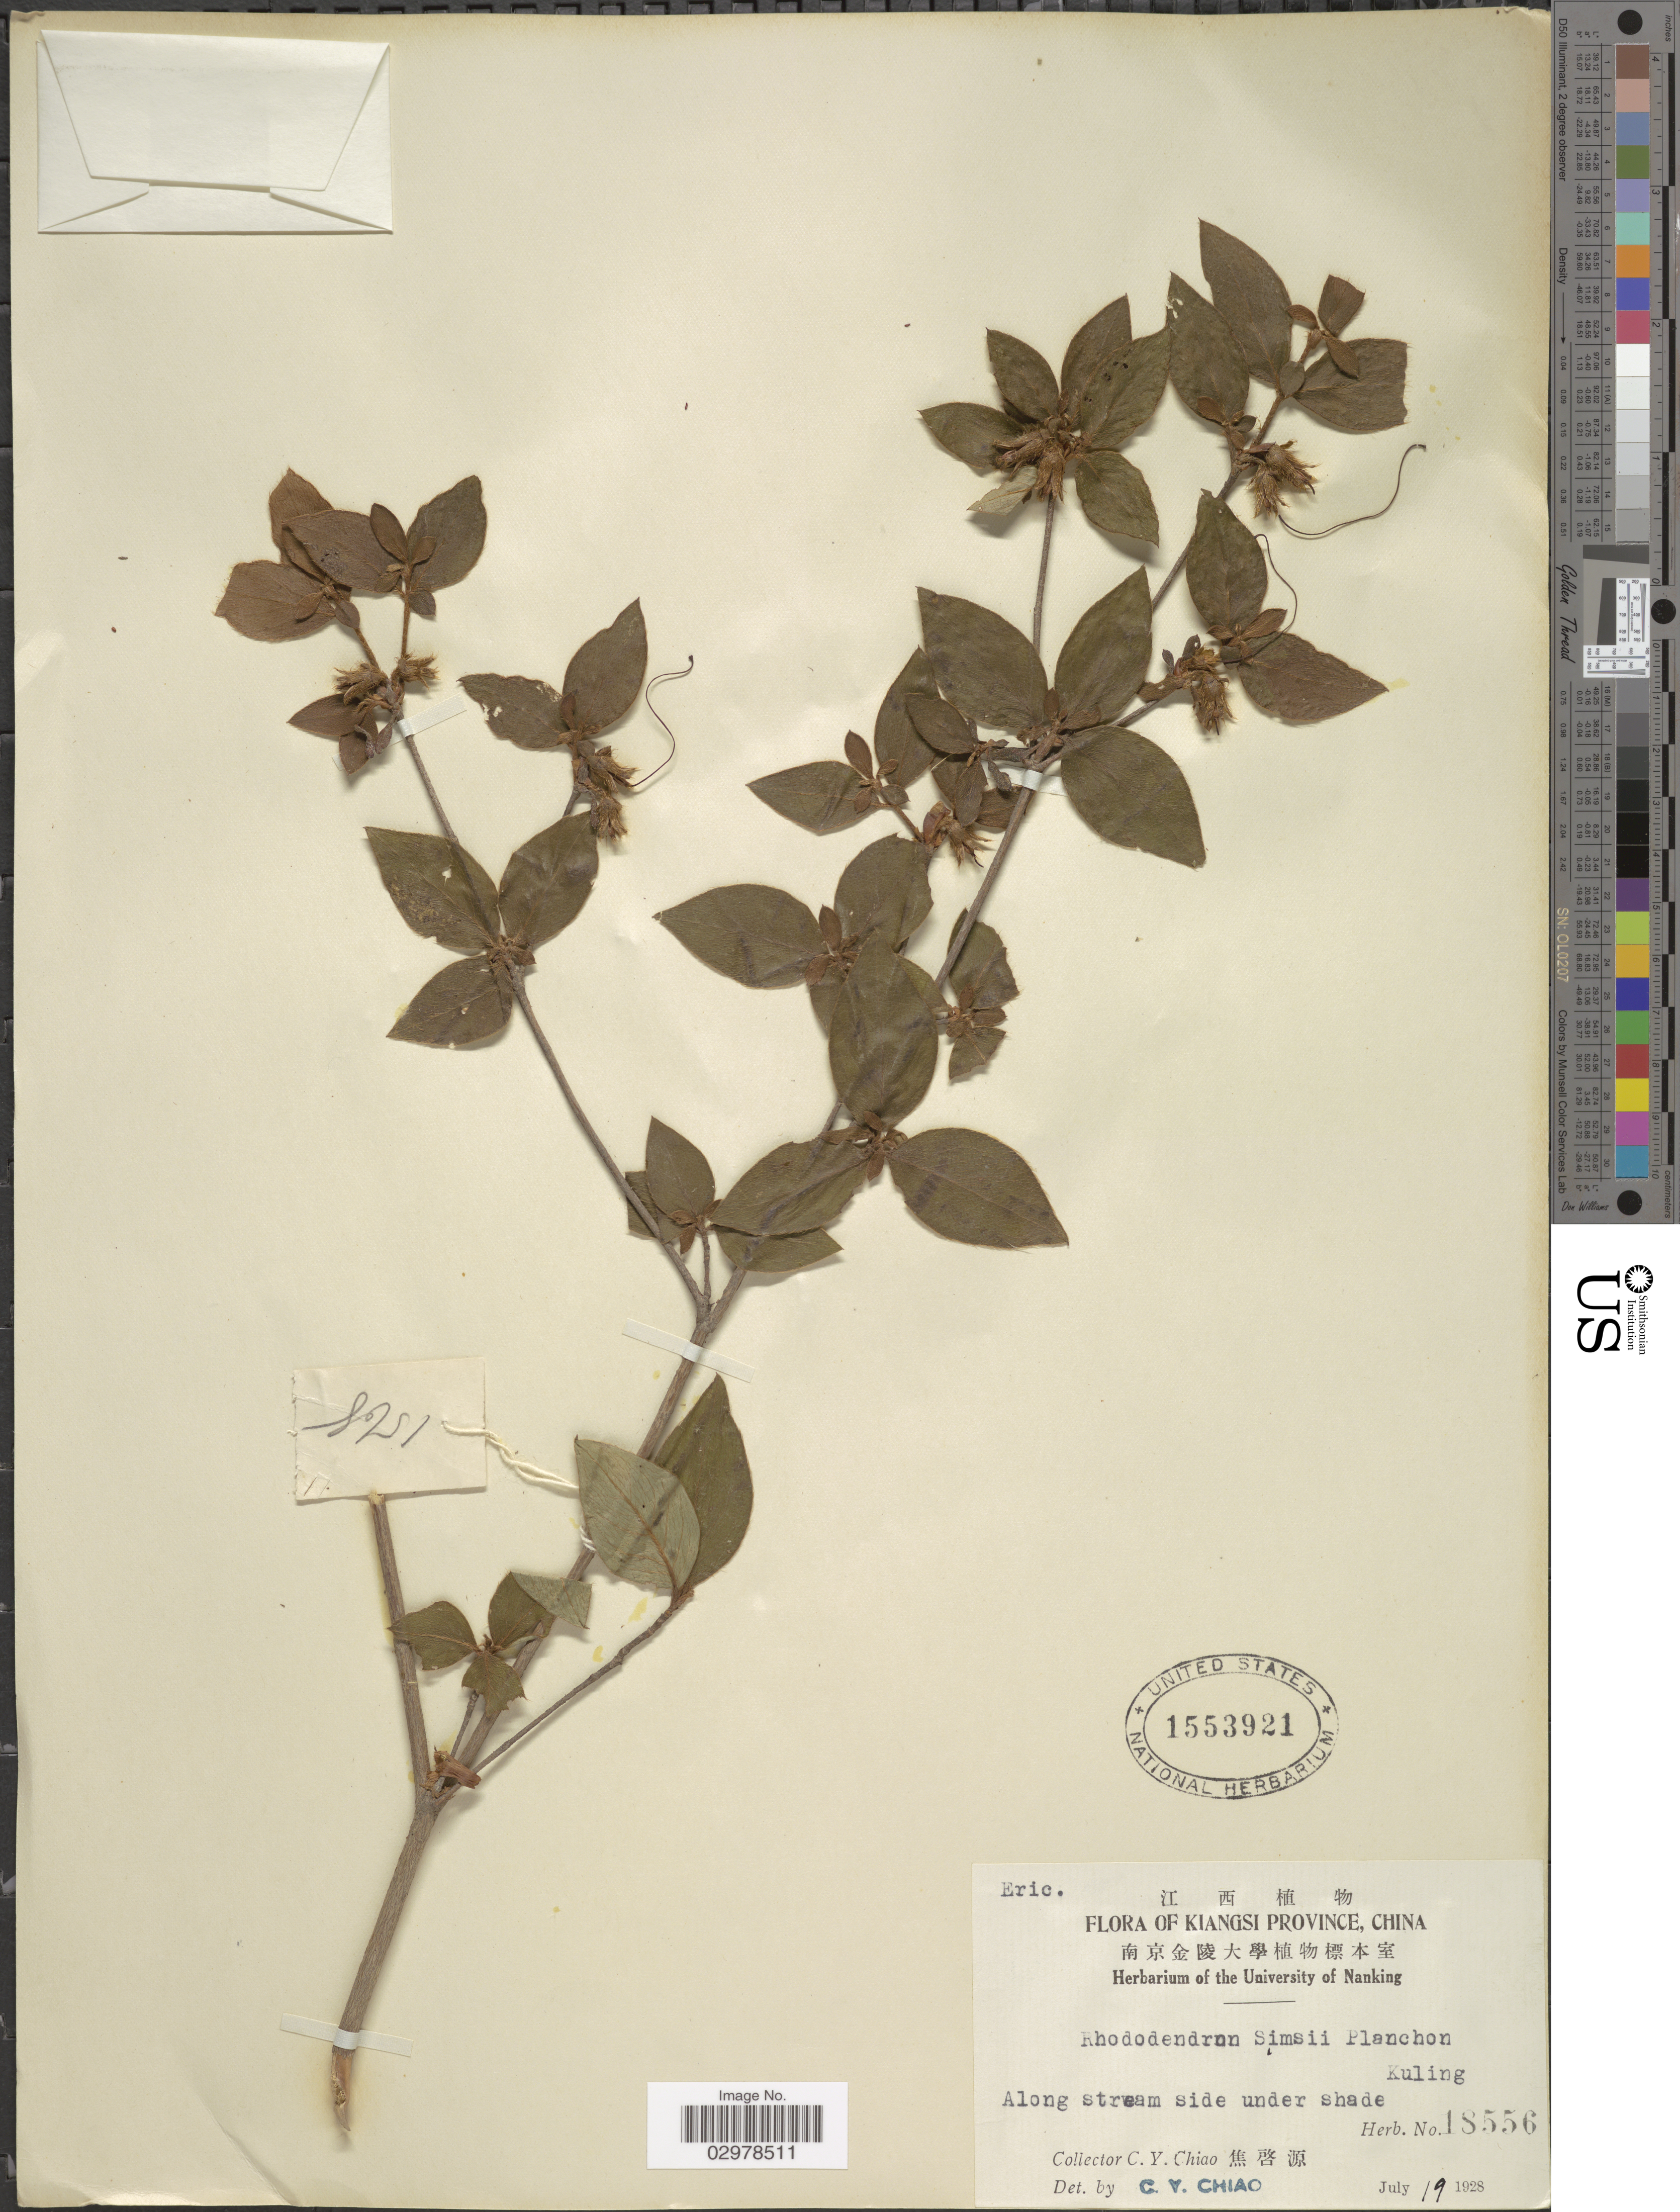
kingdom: Plantae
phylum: Tracheophyta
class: Magnoliopsida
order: Ericales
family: Ericaceae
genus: Rhododendron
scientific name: Rhododendron simsii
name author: Planch.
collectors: C. Y. Chiao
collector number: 18556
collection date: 1928-07-19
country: China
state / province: Jiangxi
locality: Kiangsi Province. Kuling.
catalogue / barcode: US 1553921